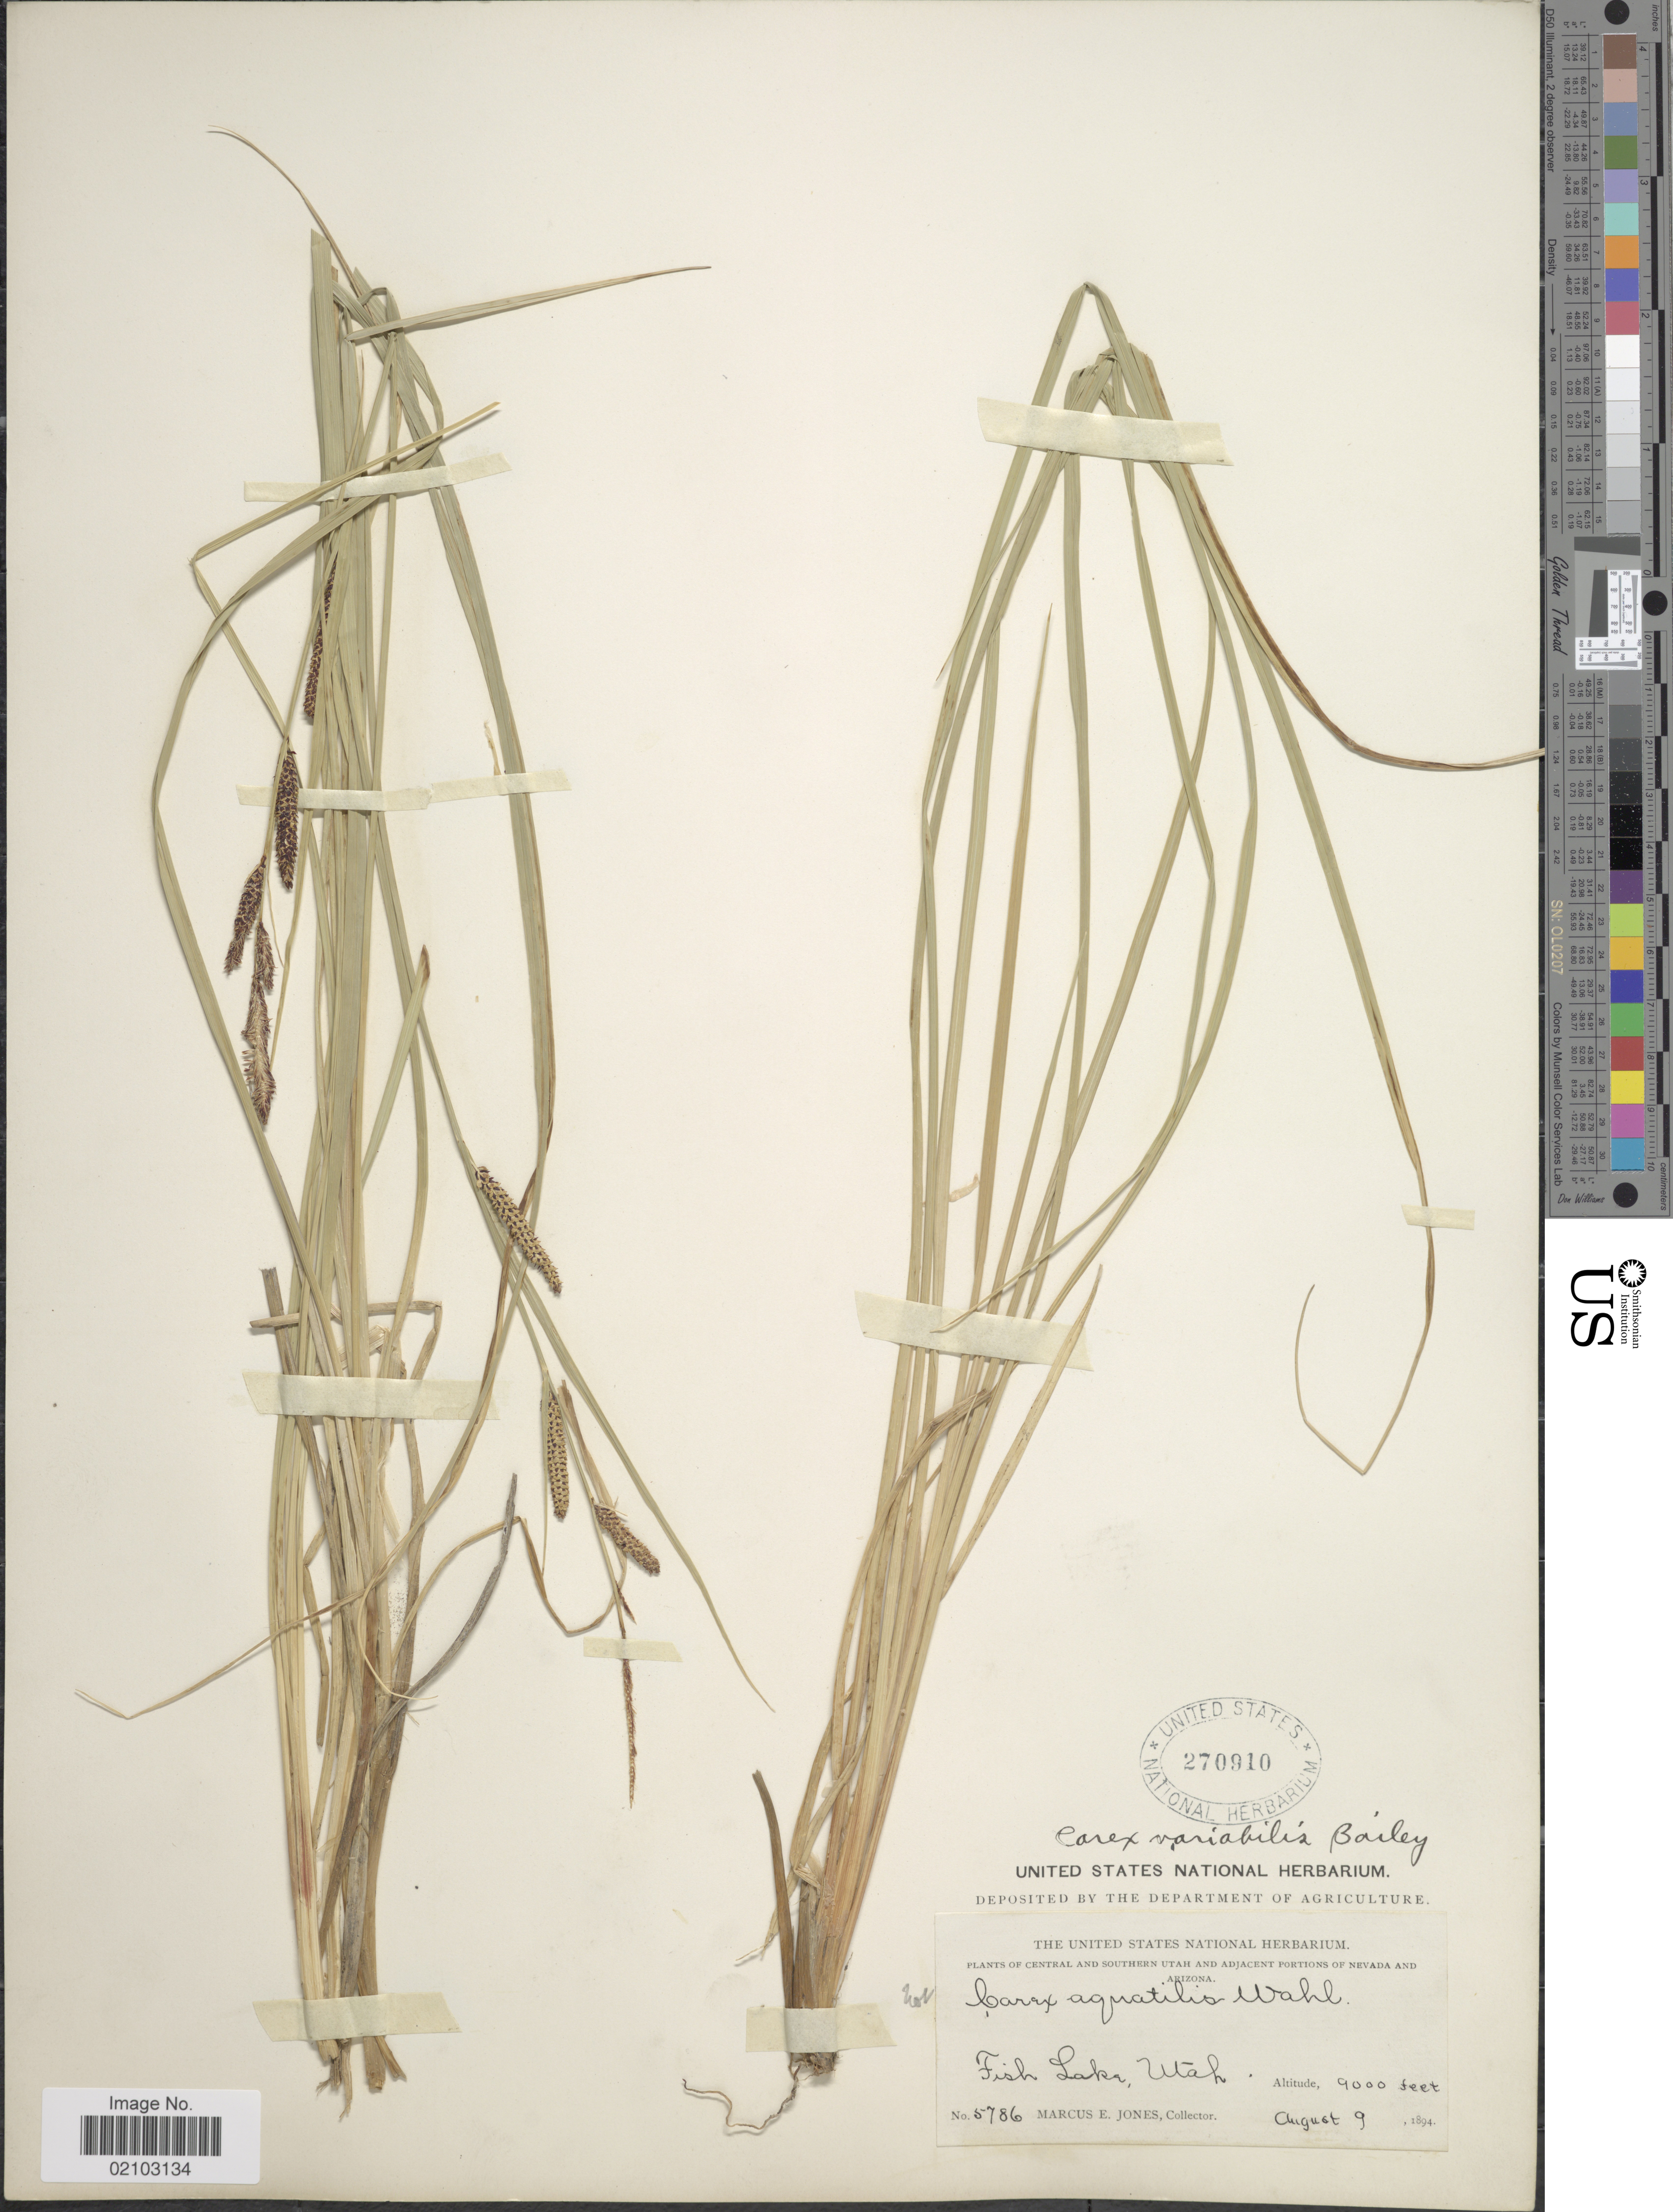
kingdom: Plantae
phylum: Tracheophyta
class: Liliopsida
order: Poales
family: Cyperaceae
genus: Carex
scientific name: Carex aquatilis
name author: Wahlenb.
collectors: M. E. Jones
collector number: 5786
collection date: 1894-08-09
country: United States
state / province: Utah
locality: Central and southern Utah and adjacent portions of Nevada and Utah, Fish Lake, Utah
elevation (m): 2743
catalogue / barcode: US 270910